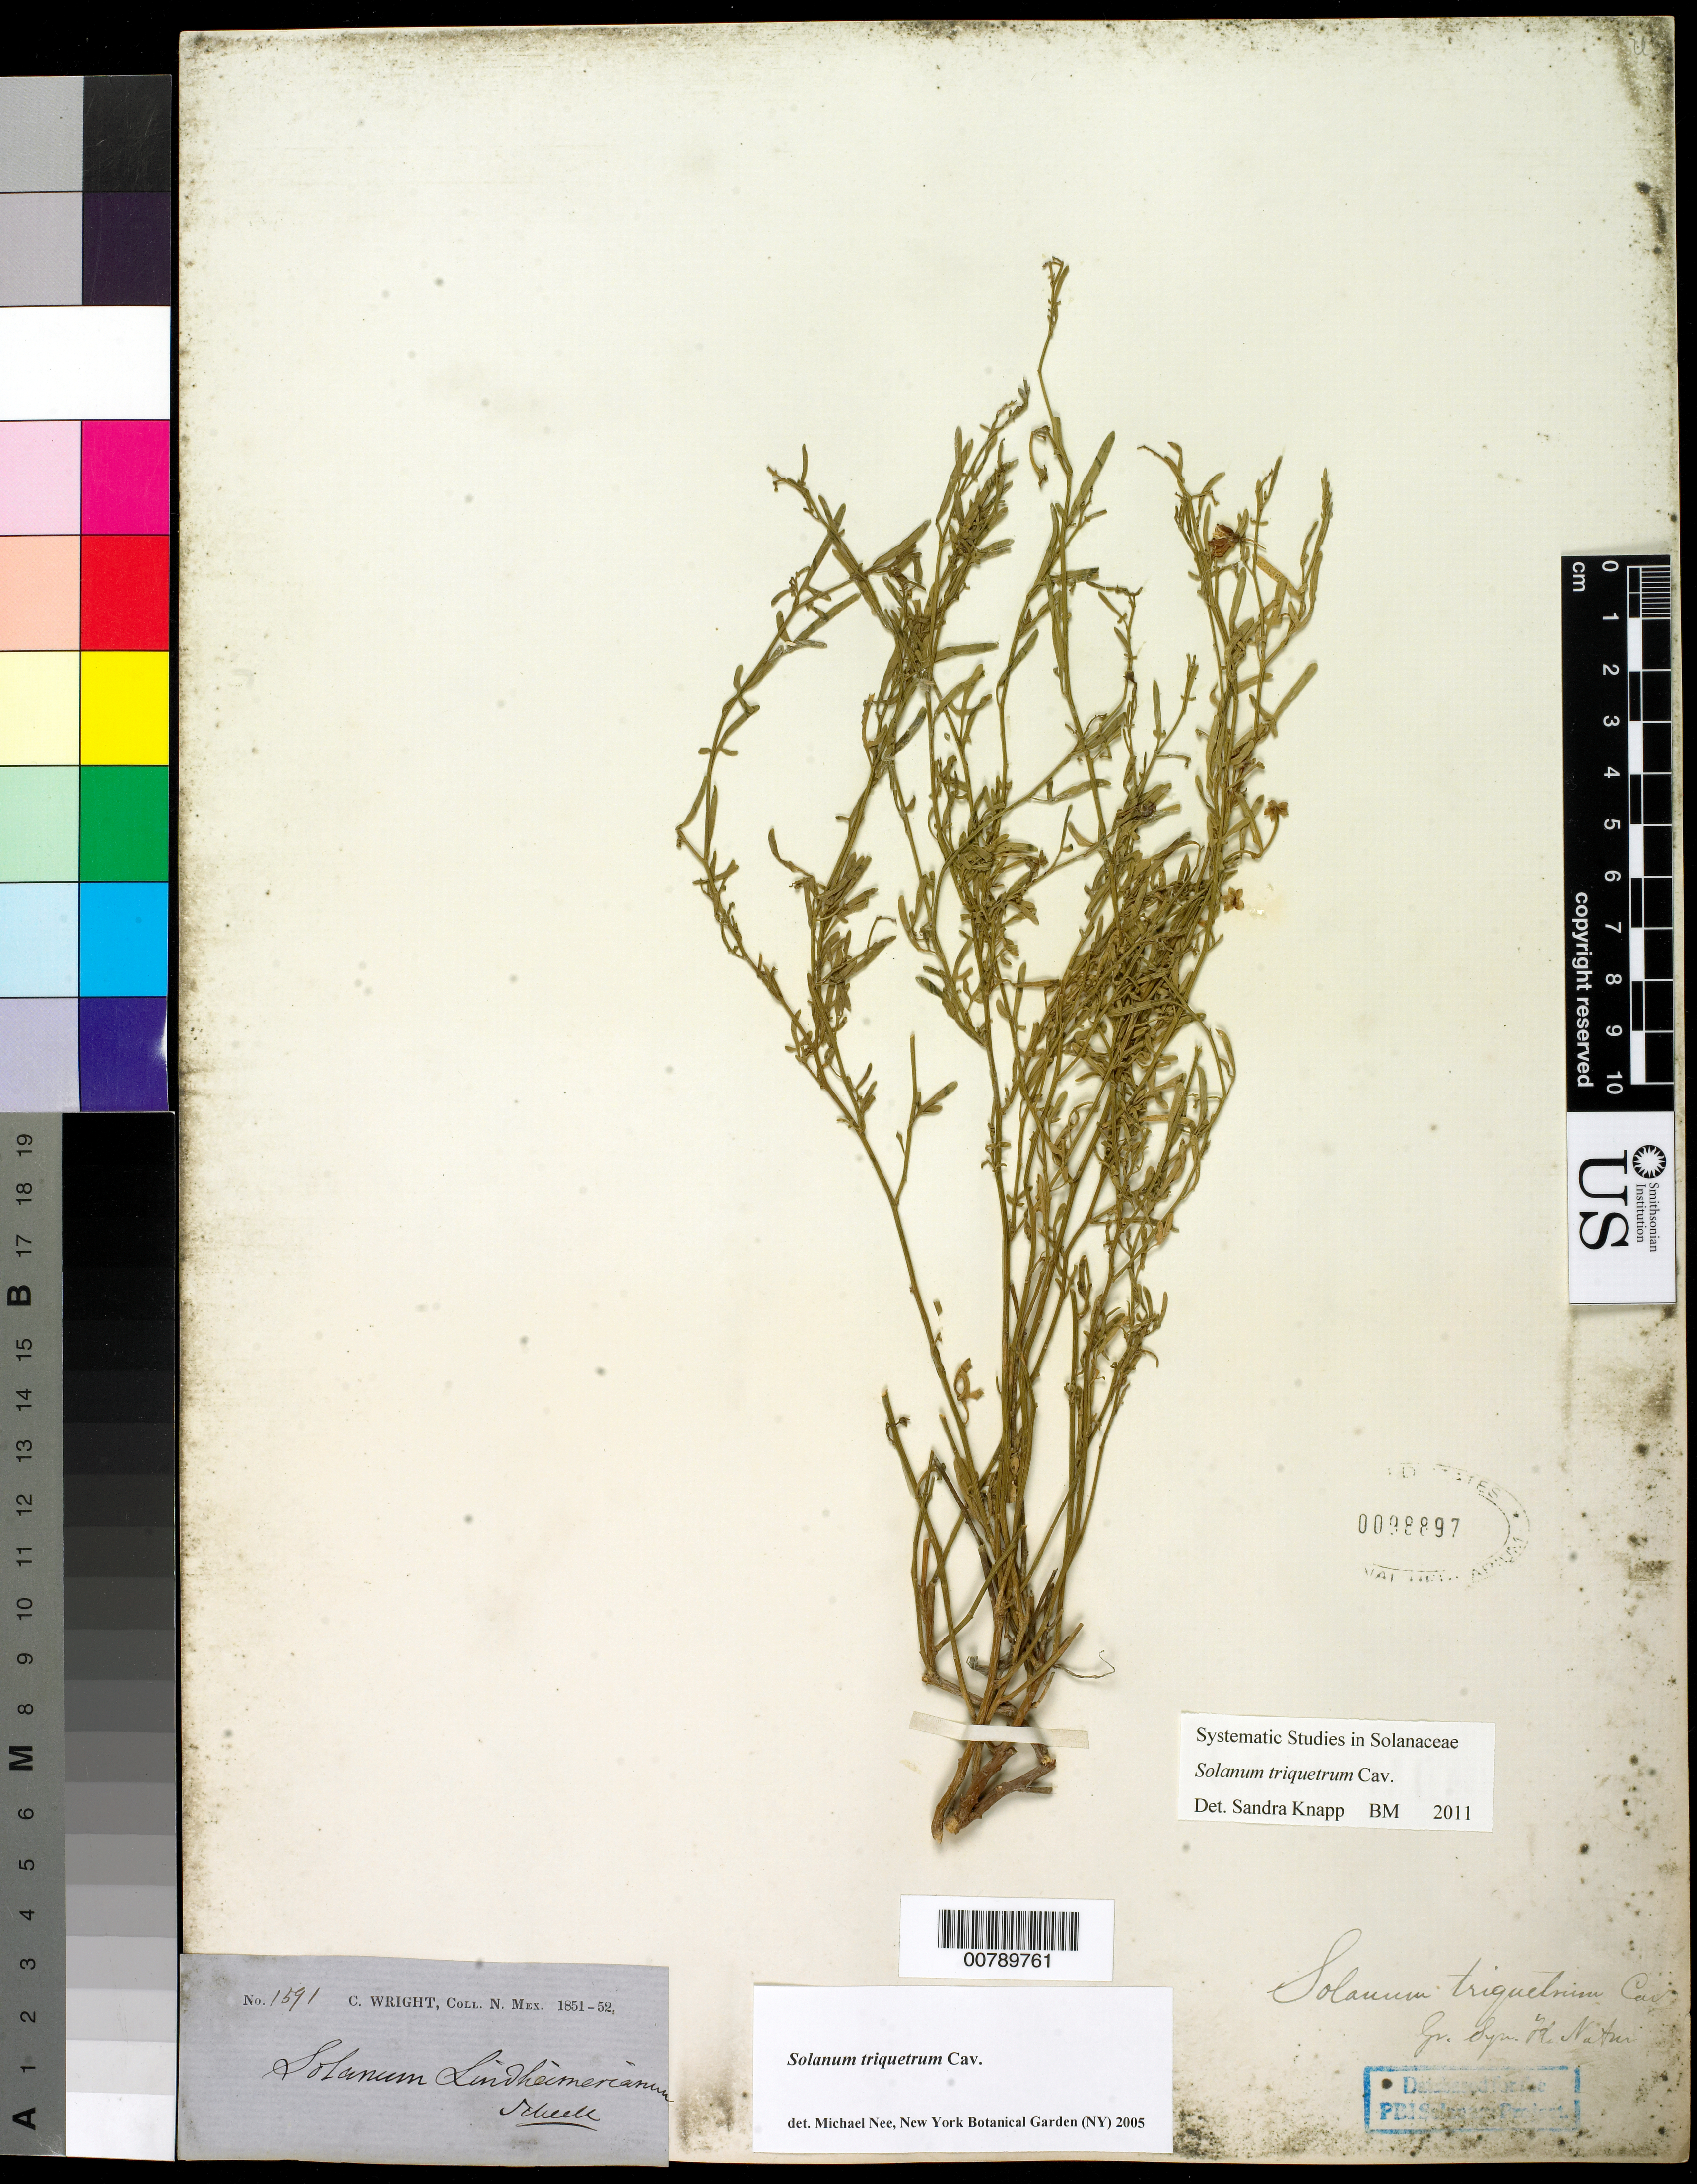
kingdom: Plantae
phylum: Tracheophyta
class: Magnoliopsida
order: Solanales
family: Solanaceae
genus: Solanum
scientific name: Solanum triquetrum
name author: Cav.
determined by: Knapp, S. D.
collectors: C. Wright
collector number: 1591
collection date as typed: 1851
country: United States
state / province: New Mexico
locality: sin. loc.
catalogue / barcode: US 98897